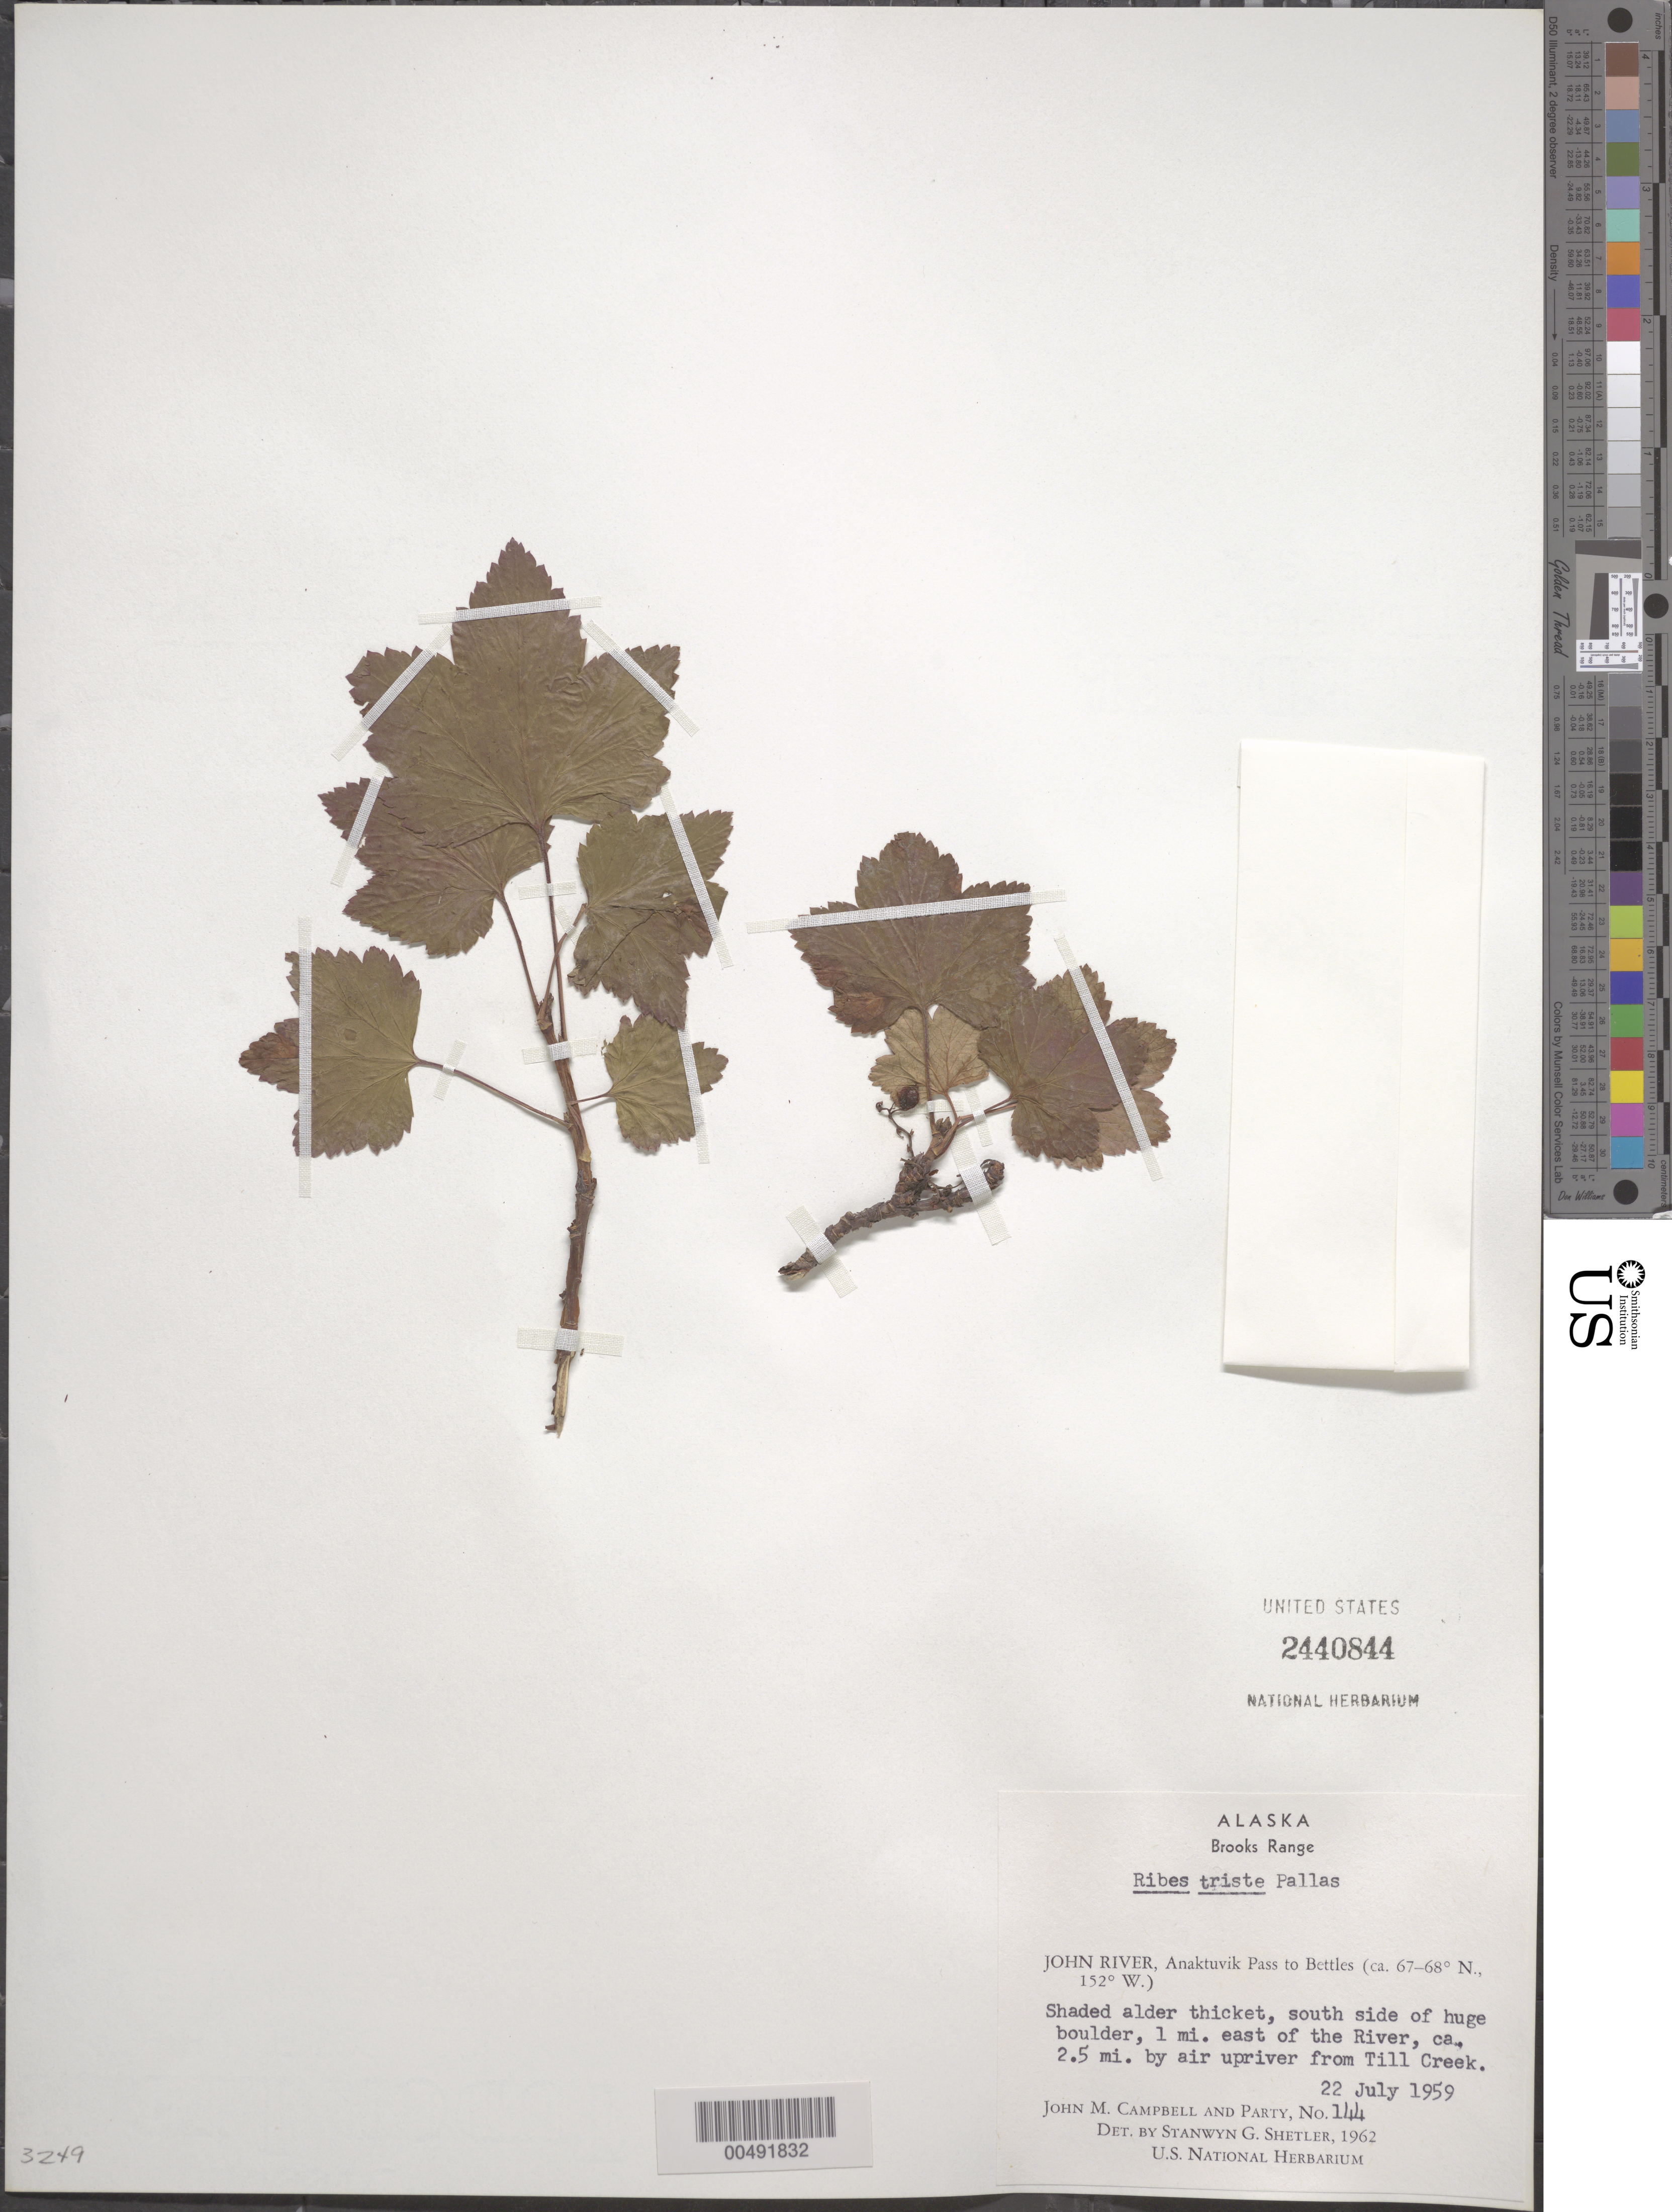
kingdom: Plantae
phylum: Tracheophyta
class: Magnoliopsida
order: Saxifragales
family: Grossulariaceae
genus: Ribes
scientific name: Ribes triste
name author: Pall.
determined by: Shetler, Stanwyn G., (US), NMNH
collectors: J. M. Campbell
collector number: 144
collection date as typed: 22 Jul 1959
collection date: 1959-07-22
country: United States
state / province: Alaska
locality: Brooks Range, 1 mi. E of John River, Anaktuvuk Pass to Bettles, 2.5 mi. upriver from Till Creek (lat/long recorded as: lat=::: long=152:0:0:W)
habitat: shaded alder thicket, south side of huge boulder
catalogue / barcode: US 2440844